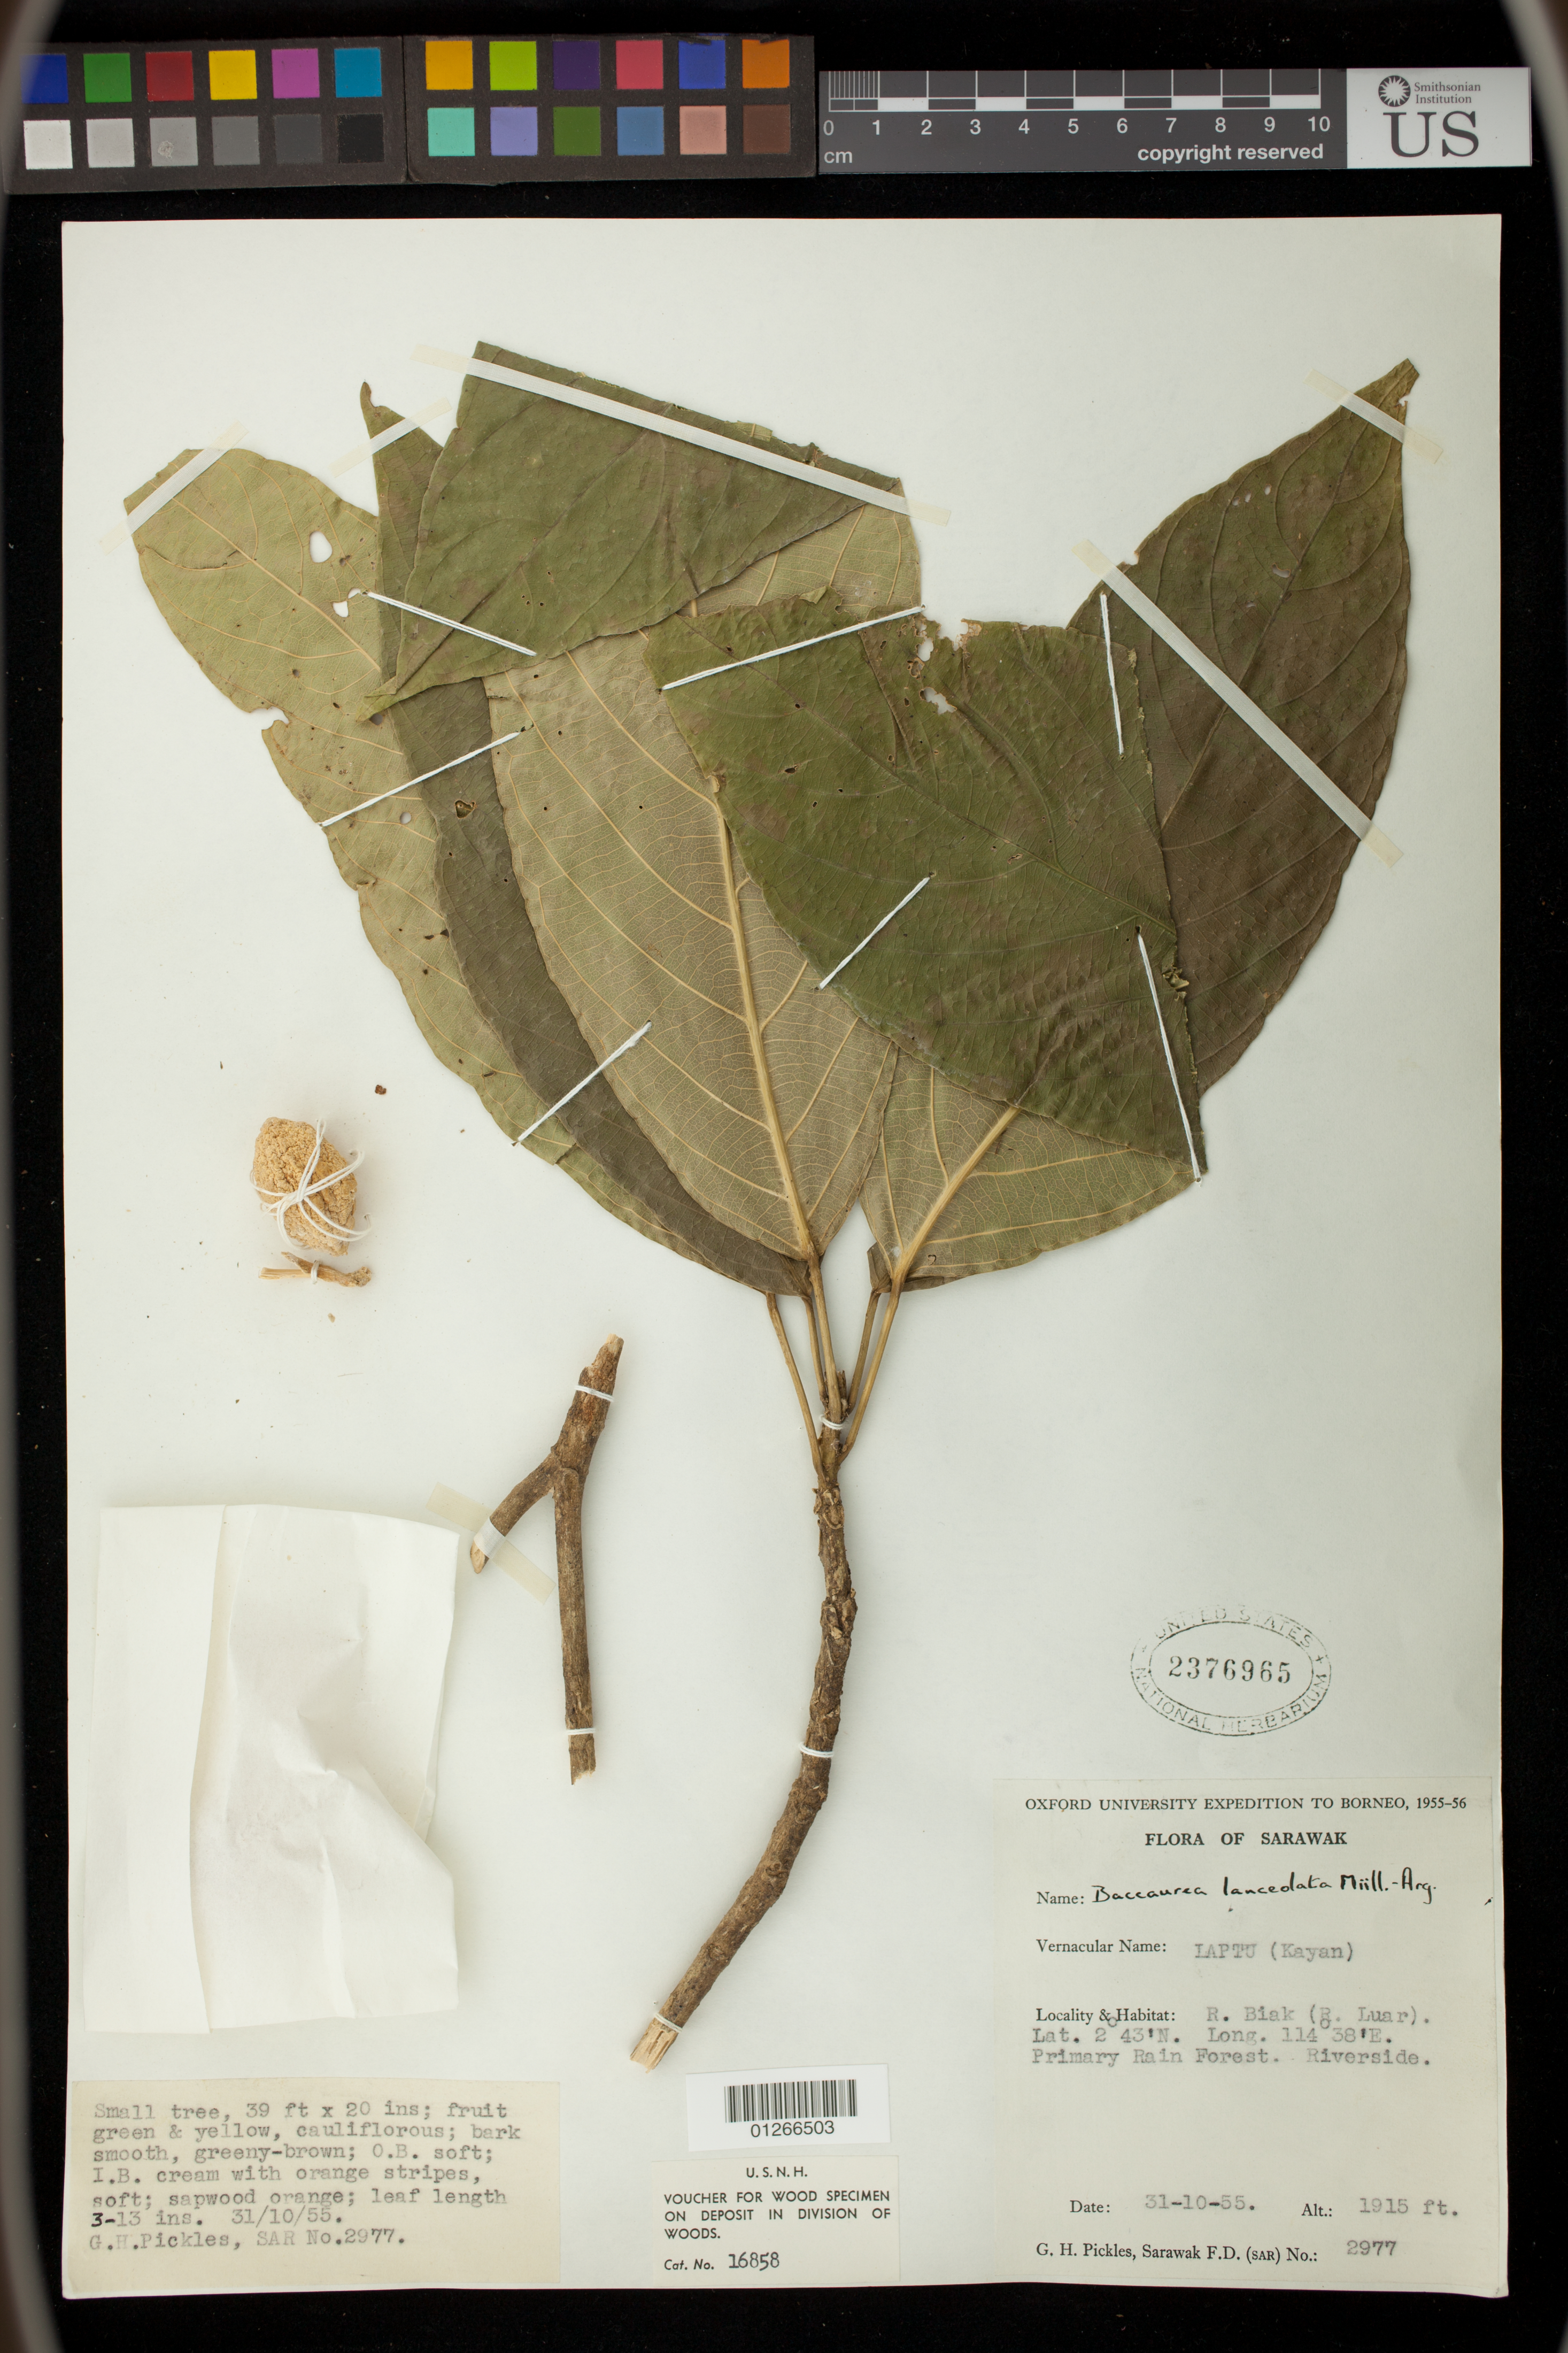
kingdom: Plantae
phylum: Tracheophyta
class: Magnoliopsida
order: Malpighiales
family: Phyllanthaceae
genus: Baccaurea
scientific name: Baccaurea lanceolata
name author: (Miq.) Müll. Arg.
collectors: G. Pickles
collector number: SAR 2977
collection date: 1955-10-31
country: Malaysia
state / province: Sarawak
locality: R. Biak (R. Luar)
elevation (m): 584